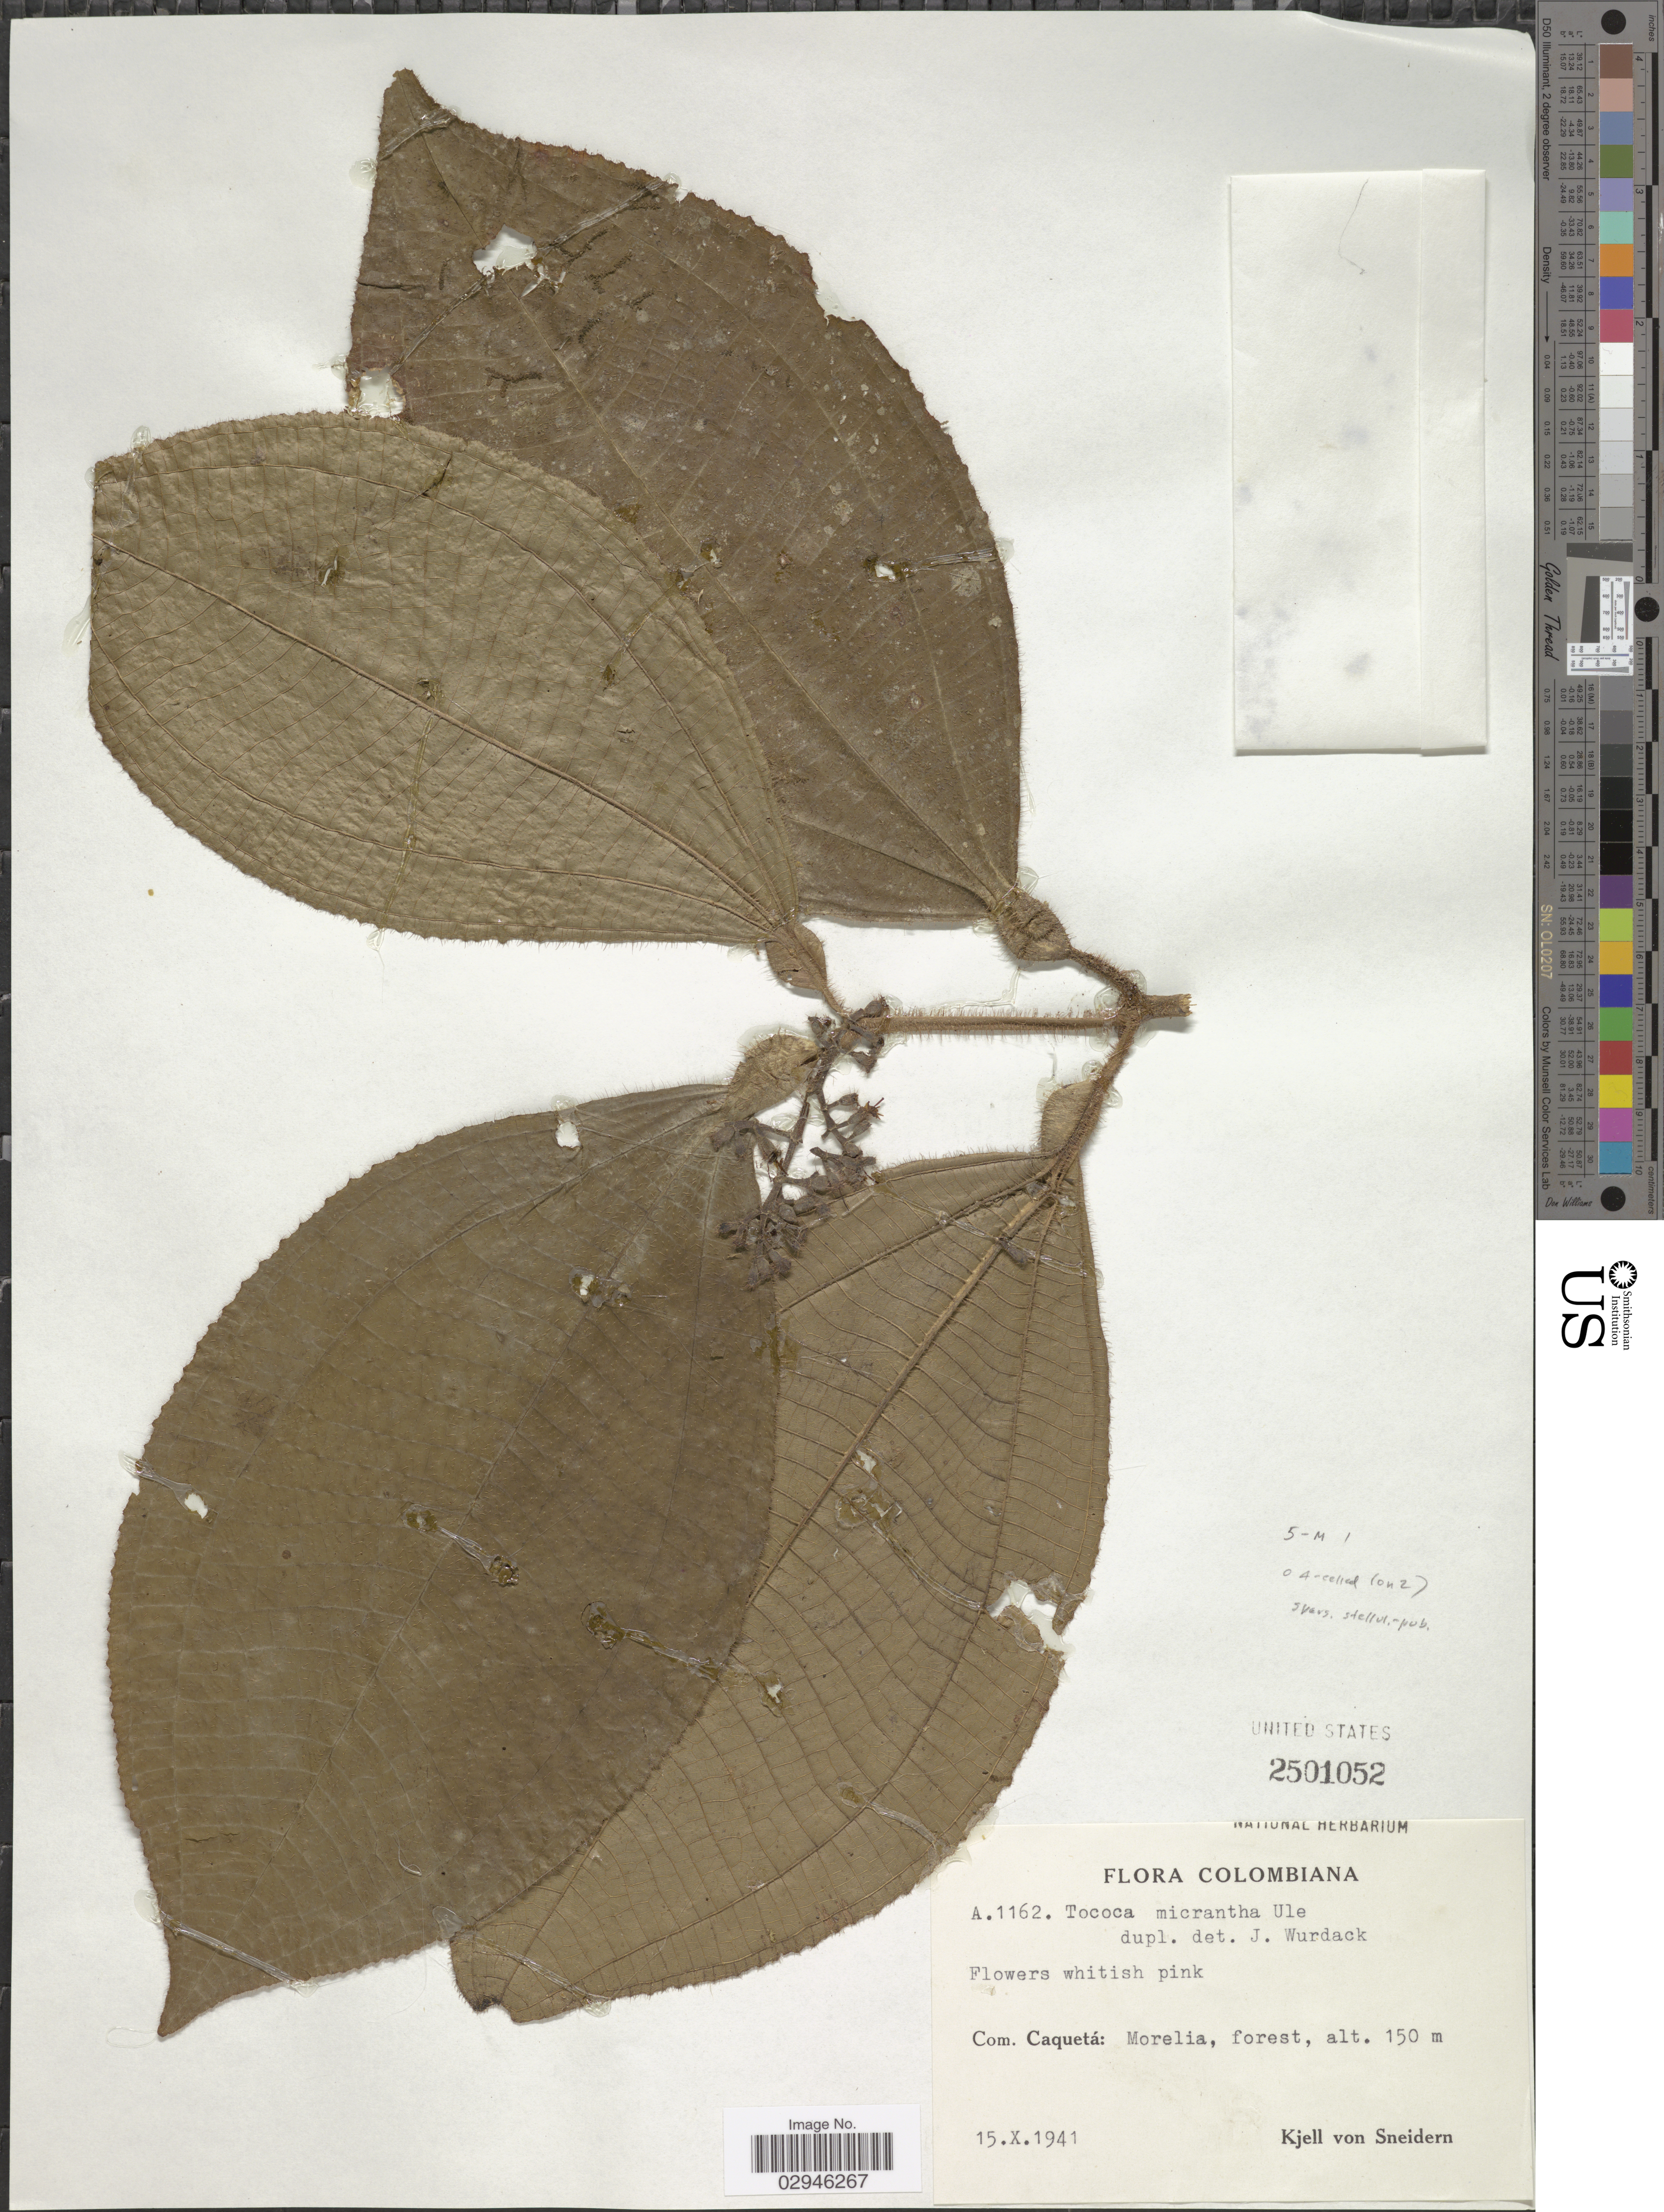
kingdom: Plantae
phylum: Tracheophyta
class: Magnoliopsida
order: Myrtales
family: Melastomataceae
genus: Tococa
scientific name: Tococa caquetana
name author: Sprague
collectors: K. von Sneidern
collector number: A.1162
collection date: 1941-10-15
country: Colombia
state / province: Caquetá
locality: Com. Caquetá: Morelia.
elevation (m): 150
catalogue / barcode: US 2501052